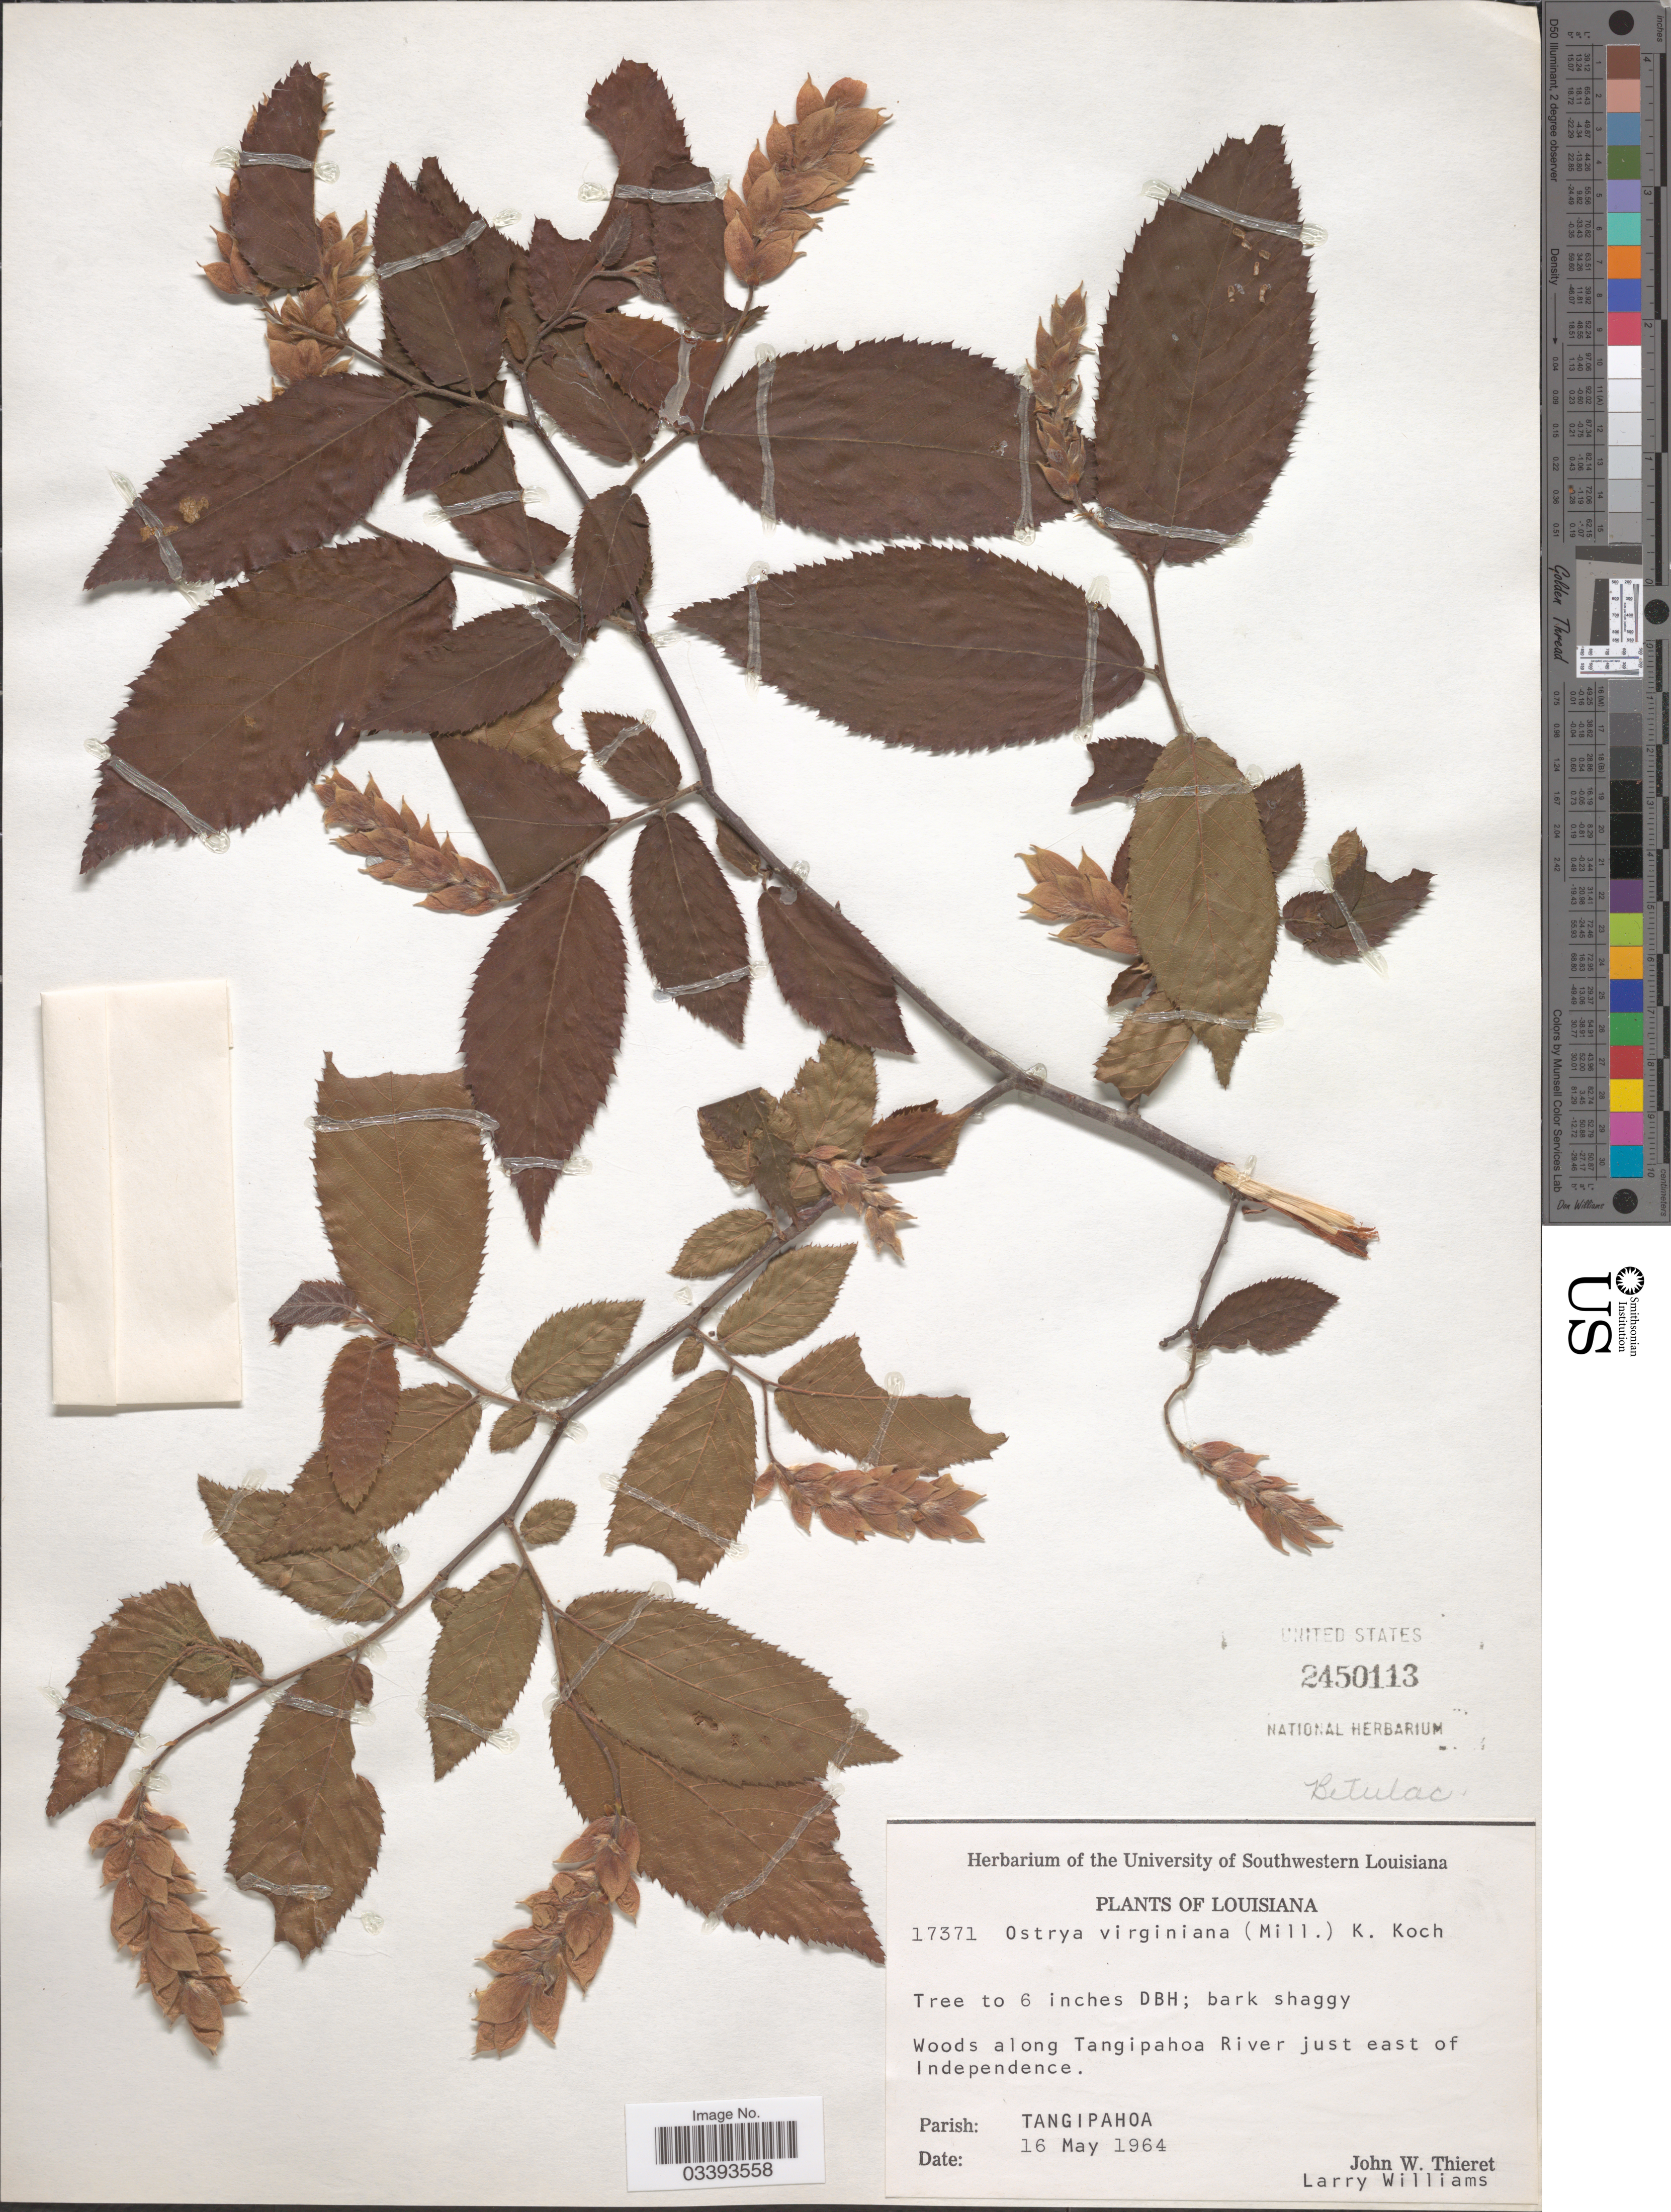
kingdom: Plantae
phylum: Tracheophyta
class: Magnoliopsida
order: Fagales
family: Betulaceae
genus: Ostrya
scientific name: Ostrya virginiana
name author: (Mill.) K. Koch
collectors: J. W. Thieret & L. Williams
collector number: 17371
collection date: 1964-05-16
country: United States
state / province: Louisiana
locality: Woods along Tangipahoa River just east of Independence. Parish: Tangipahoa.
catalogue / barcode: US 2450113